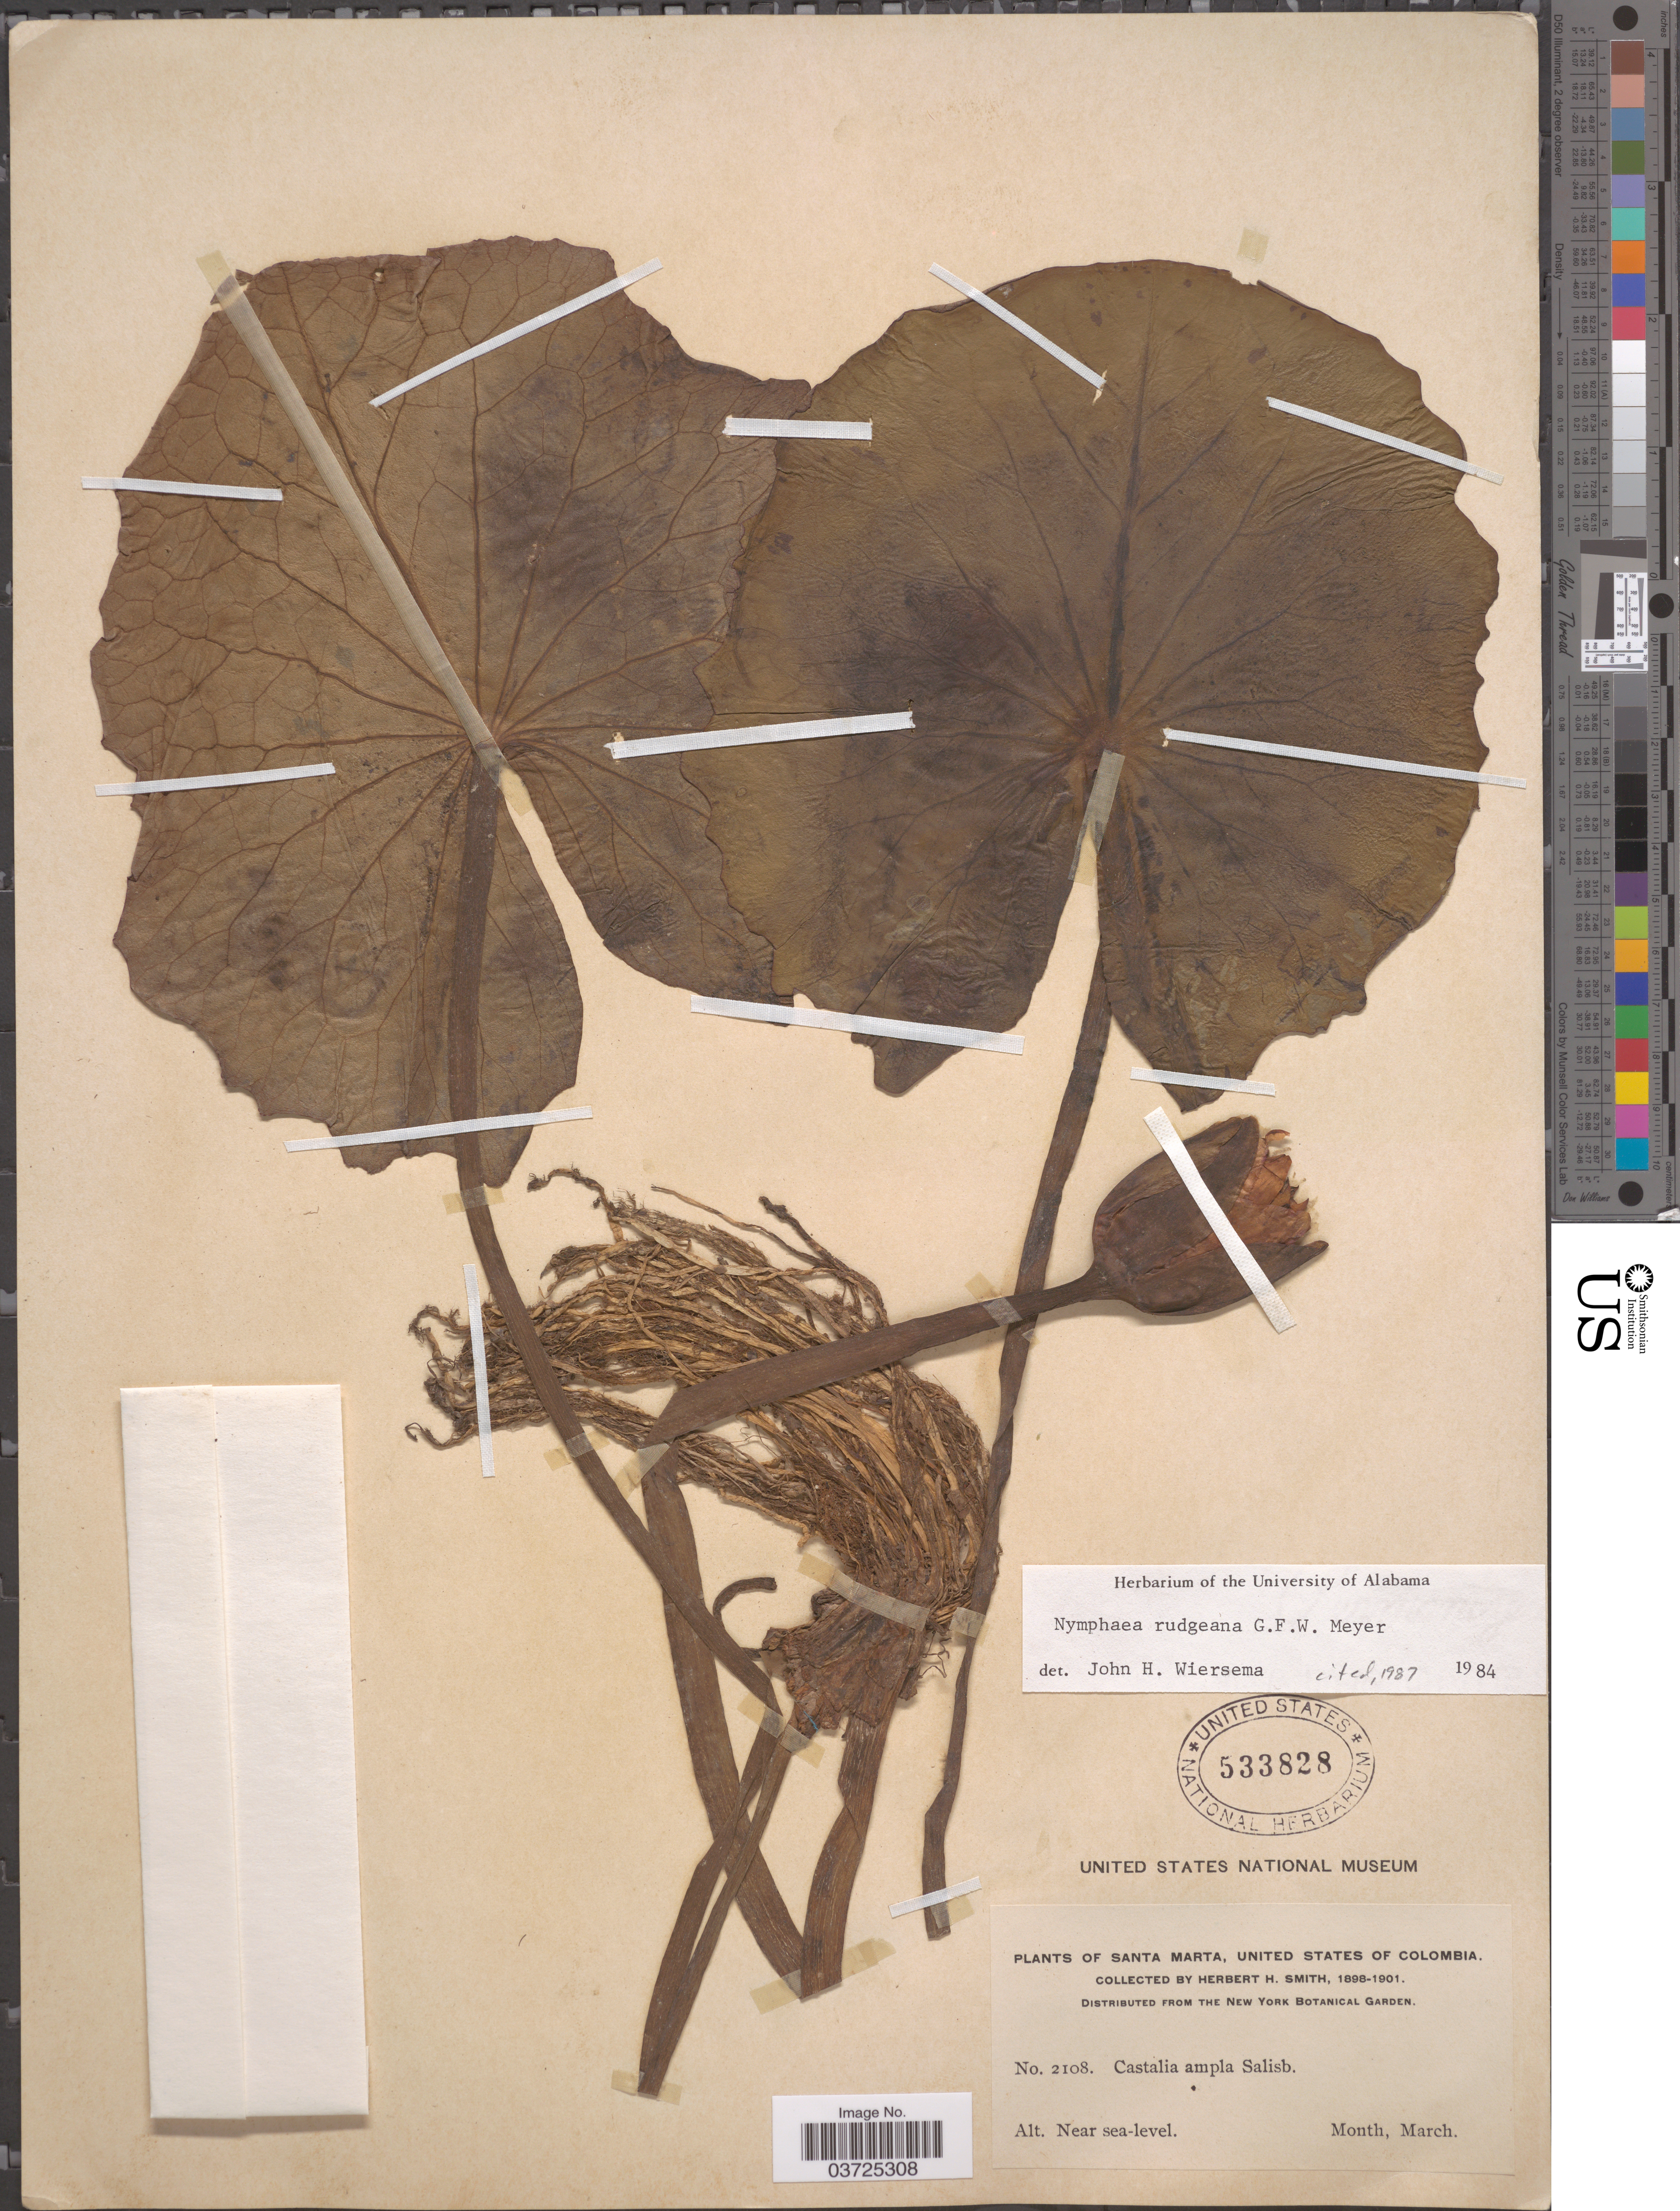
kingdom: Plantae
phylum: Tracheophyta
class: Magnoliopsida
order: Nymphaeales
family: Nymphaeaceae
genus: Nymphaea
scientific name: Nymphaea rudgeana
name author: G. Mey.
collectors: Herbert H. Smith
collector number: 2108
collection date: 1898-03/1901-03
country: Colombia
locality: Santa Marta, United States of Colombia.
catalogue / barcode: US 533828